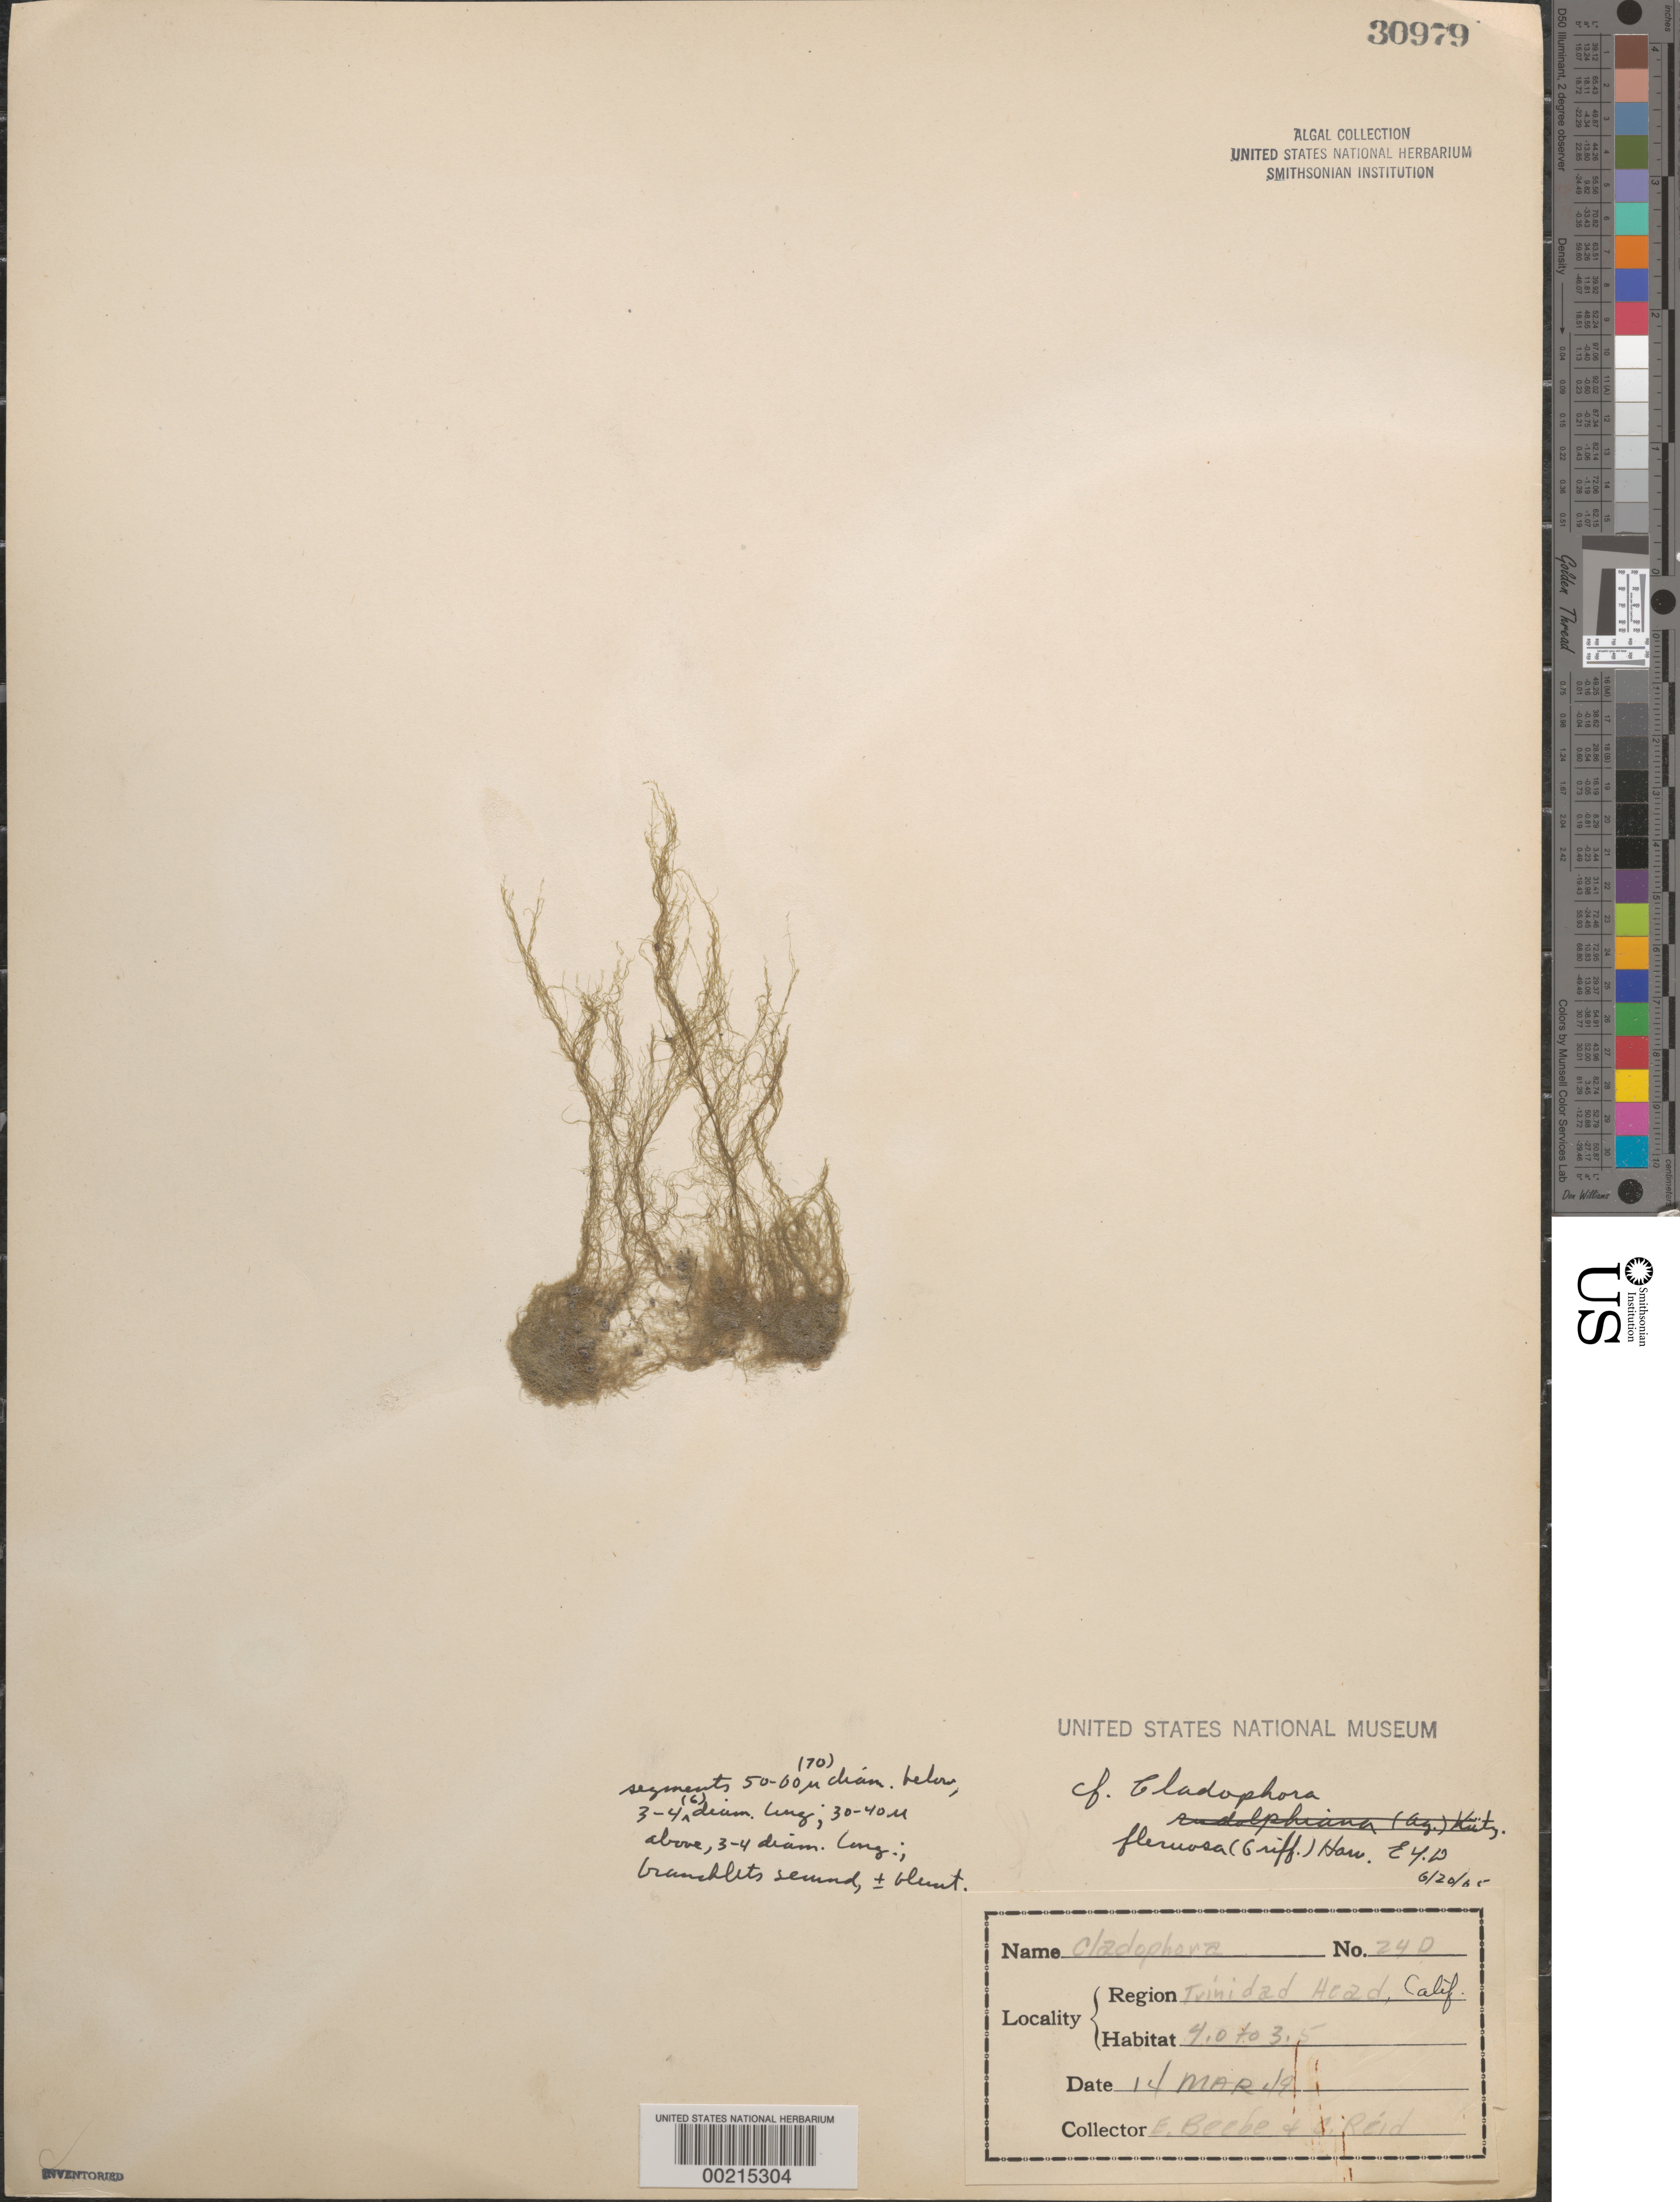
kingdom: Plantae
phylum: Chlorophyta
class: Ulvophyceae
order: Cladophorales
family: Cladophoraceae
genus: Cladophora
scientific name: Cladophora flexuosa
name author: (O.F. Muell.) Kütz.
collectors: E. Beebe & C. Reid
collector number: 240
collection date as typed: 14 Mar 1949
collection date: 1949-03-14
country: United States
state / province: California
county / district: Humboldt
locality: Trinidad Head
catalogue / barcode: US 30979